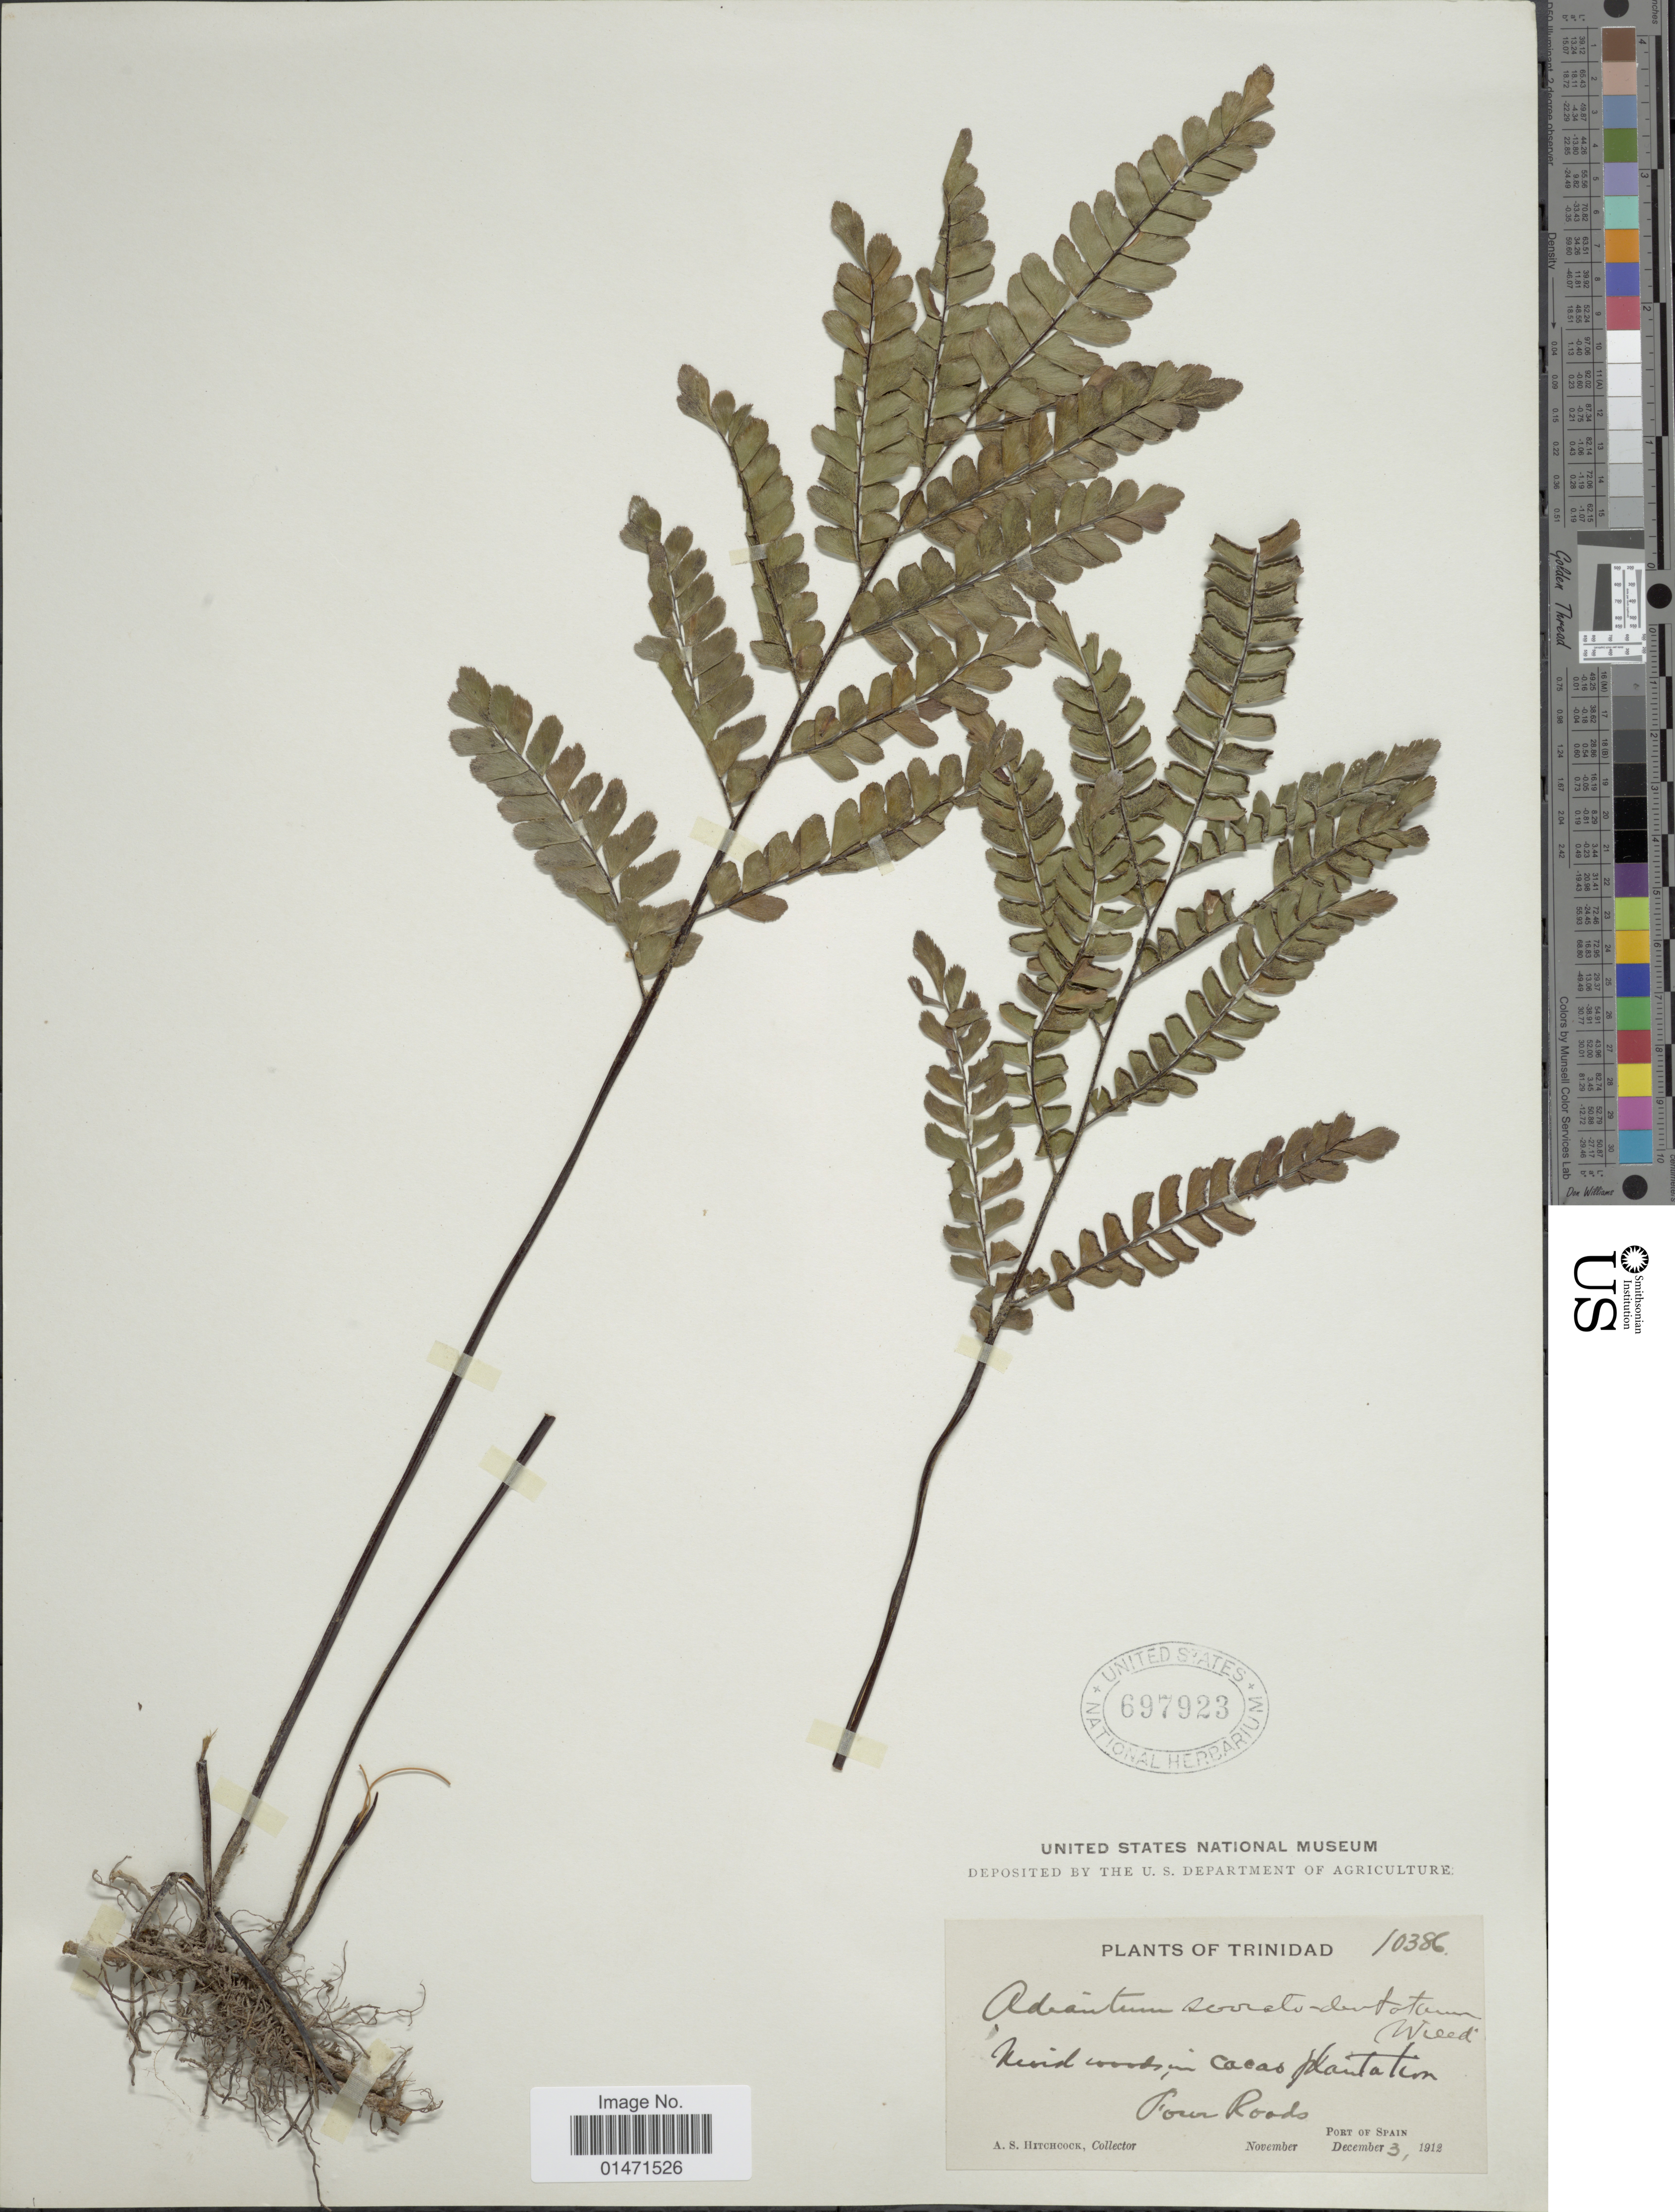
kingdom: Plantae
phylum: Tracheophyta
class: Polypodiopsida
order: Polypodiales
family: Pteridaceae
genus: Adiantum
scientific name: Adiantum serratodentatum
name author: Humb. & Bonpl. ex Willd.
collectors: A. S. Hitchcock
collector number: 10386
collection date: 1912-12-03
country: Trinidad and Tobago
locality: Trinidad. Four Roads. Port of Spain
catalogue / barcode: US 697923